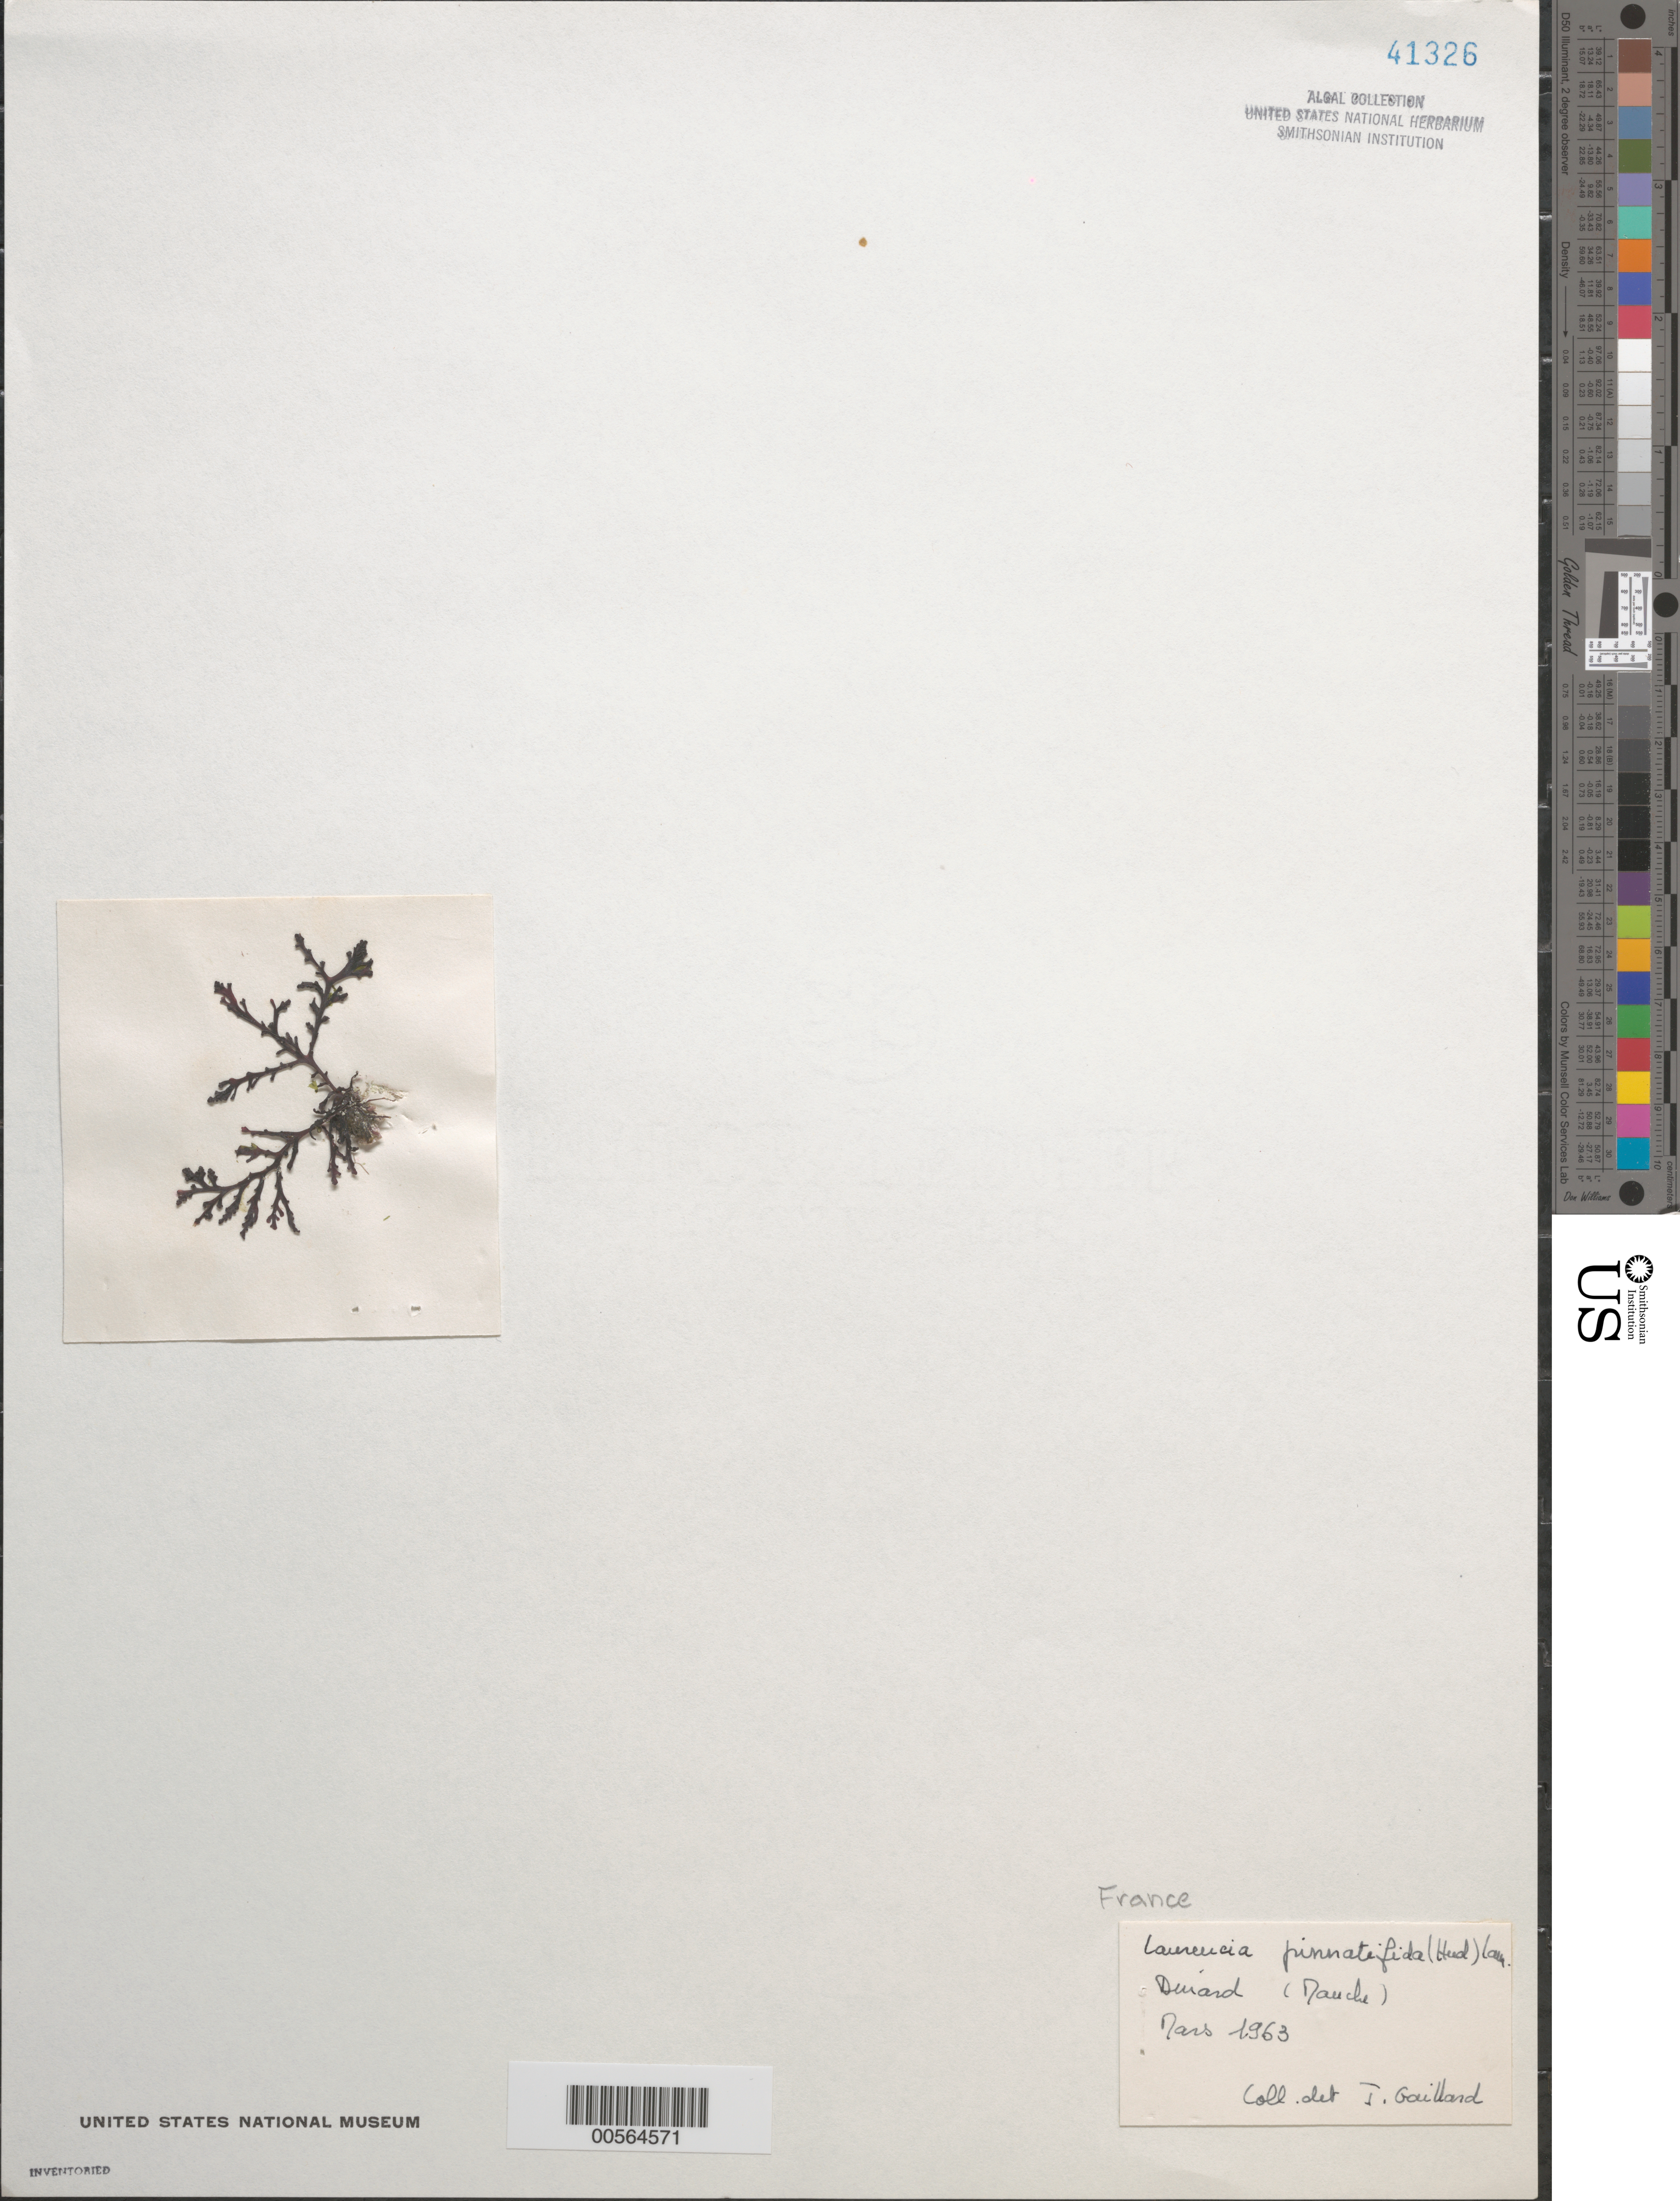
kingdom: Plantae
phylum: Rhodophyta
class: Florideophyceae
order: Ceramiales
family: Rhodomelaceae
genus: Osmundea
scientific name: Osmundea pinnatifida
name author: (Huds.) Stackh.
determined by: Algae name updating Project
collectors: J. Gaillard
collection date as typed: Mar 1963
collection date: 1963-03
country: France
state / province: Bretagne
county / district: Ille-et-Vilaine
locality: Dinard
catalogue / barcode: US 41326